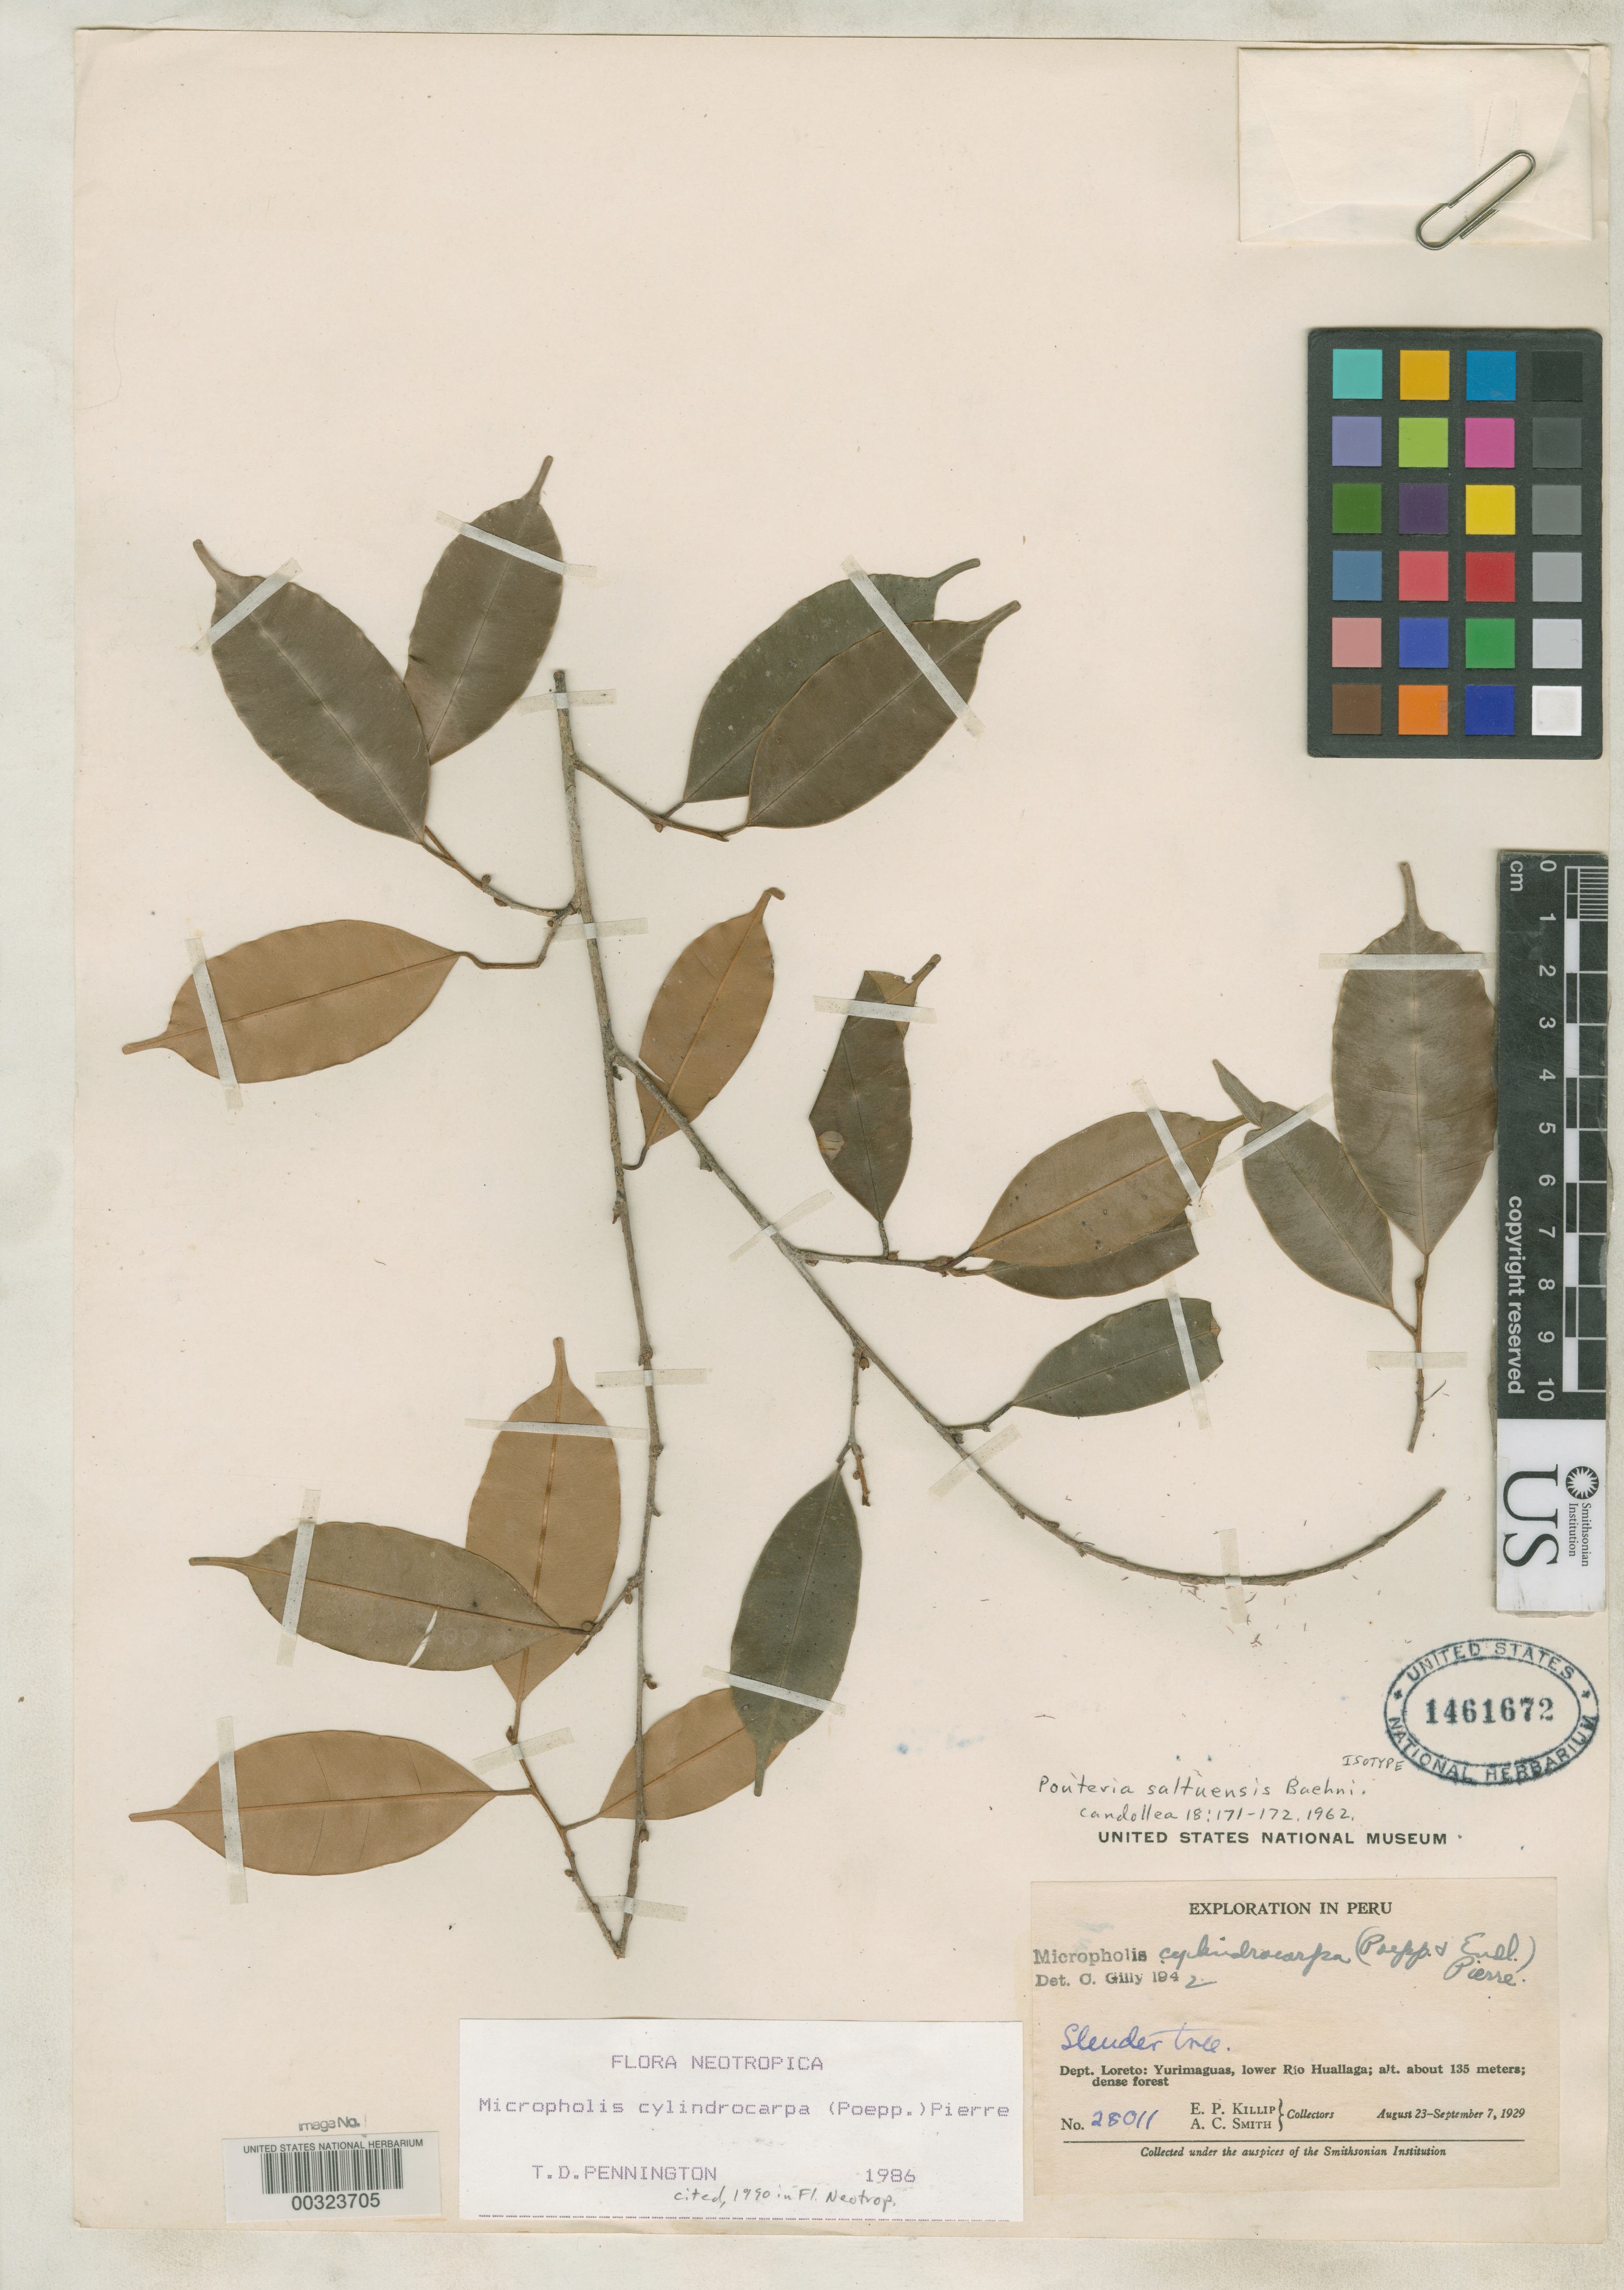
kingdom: Plantae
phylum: Tracheophyta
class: Magnoliopsida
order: Ericales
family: Sapotaceae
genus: Pouteria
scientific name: Pouteria saltuensis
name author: Baehni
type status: Isotype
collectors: E. P. Killip & A. C. Smith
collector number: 28011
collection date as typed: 23 Aug 1929 to 07 Sep 1929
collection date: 1929-08-23/1929-09-07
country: Peru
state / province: Loreto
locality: Yurimaguas, lower Rio Huallaga.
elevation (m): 135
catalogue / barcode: US 1461672